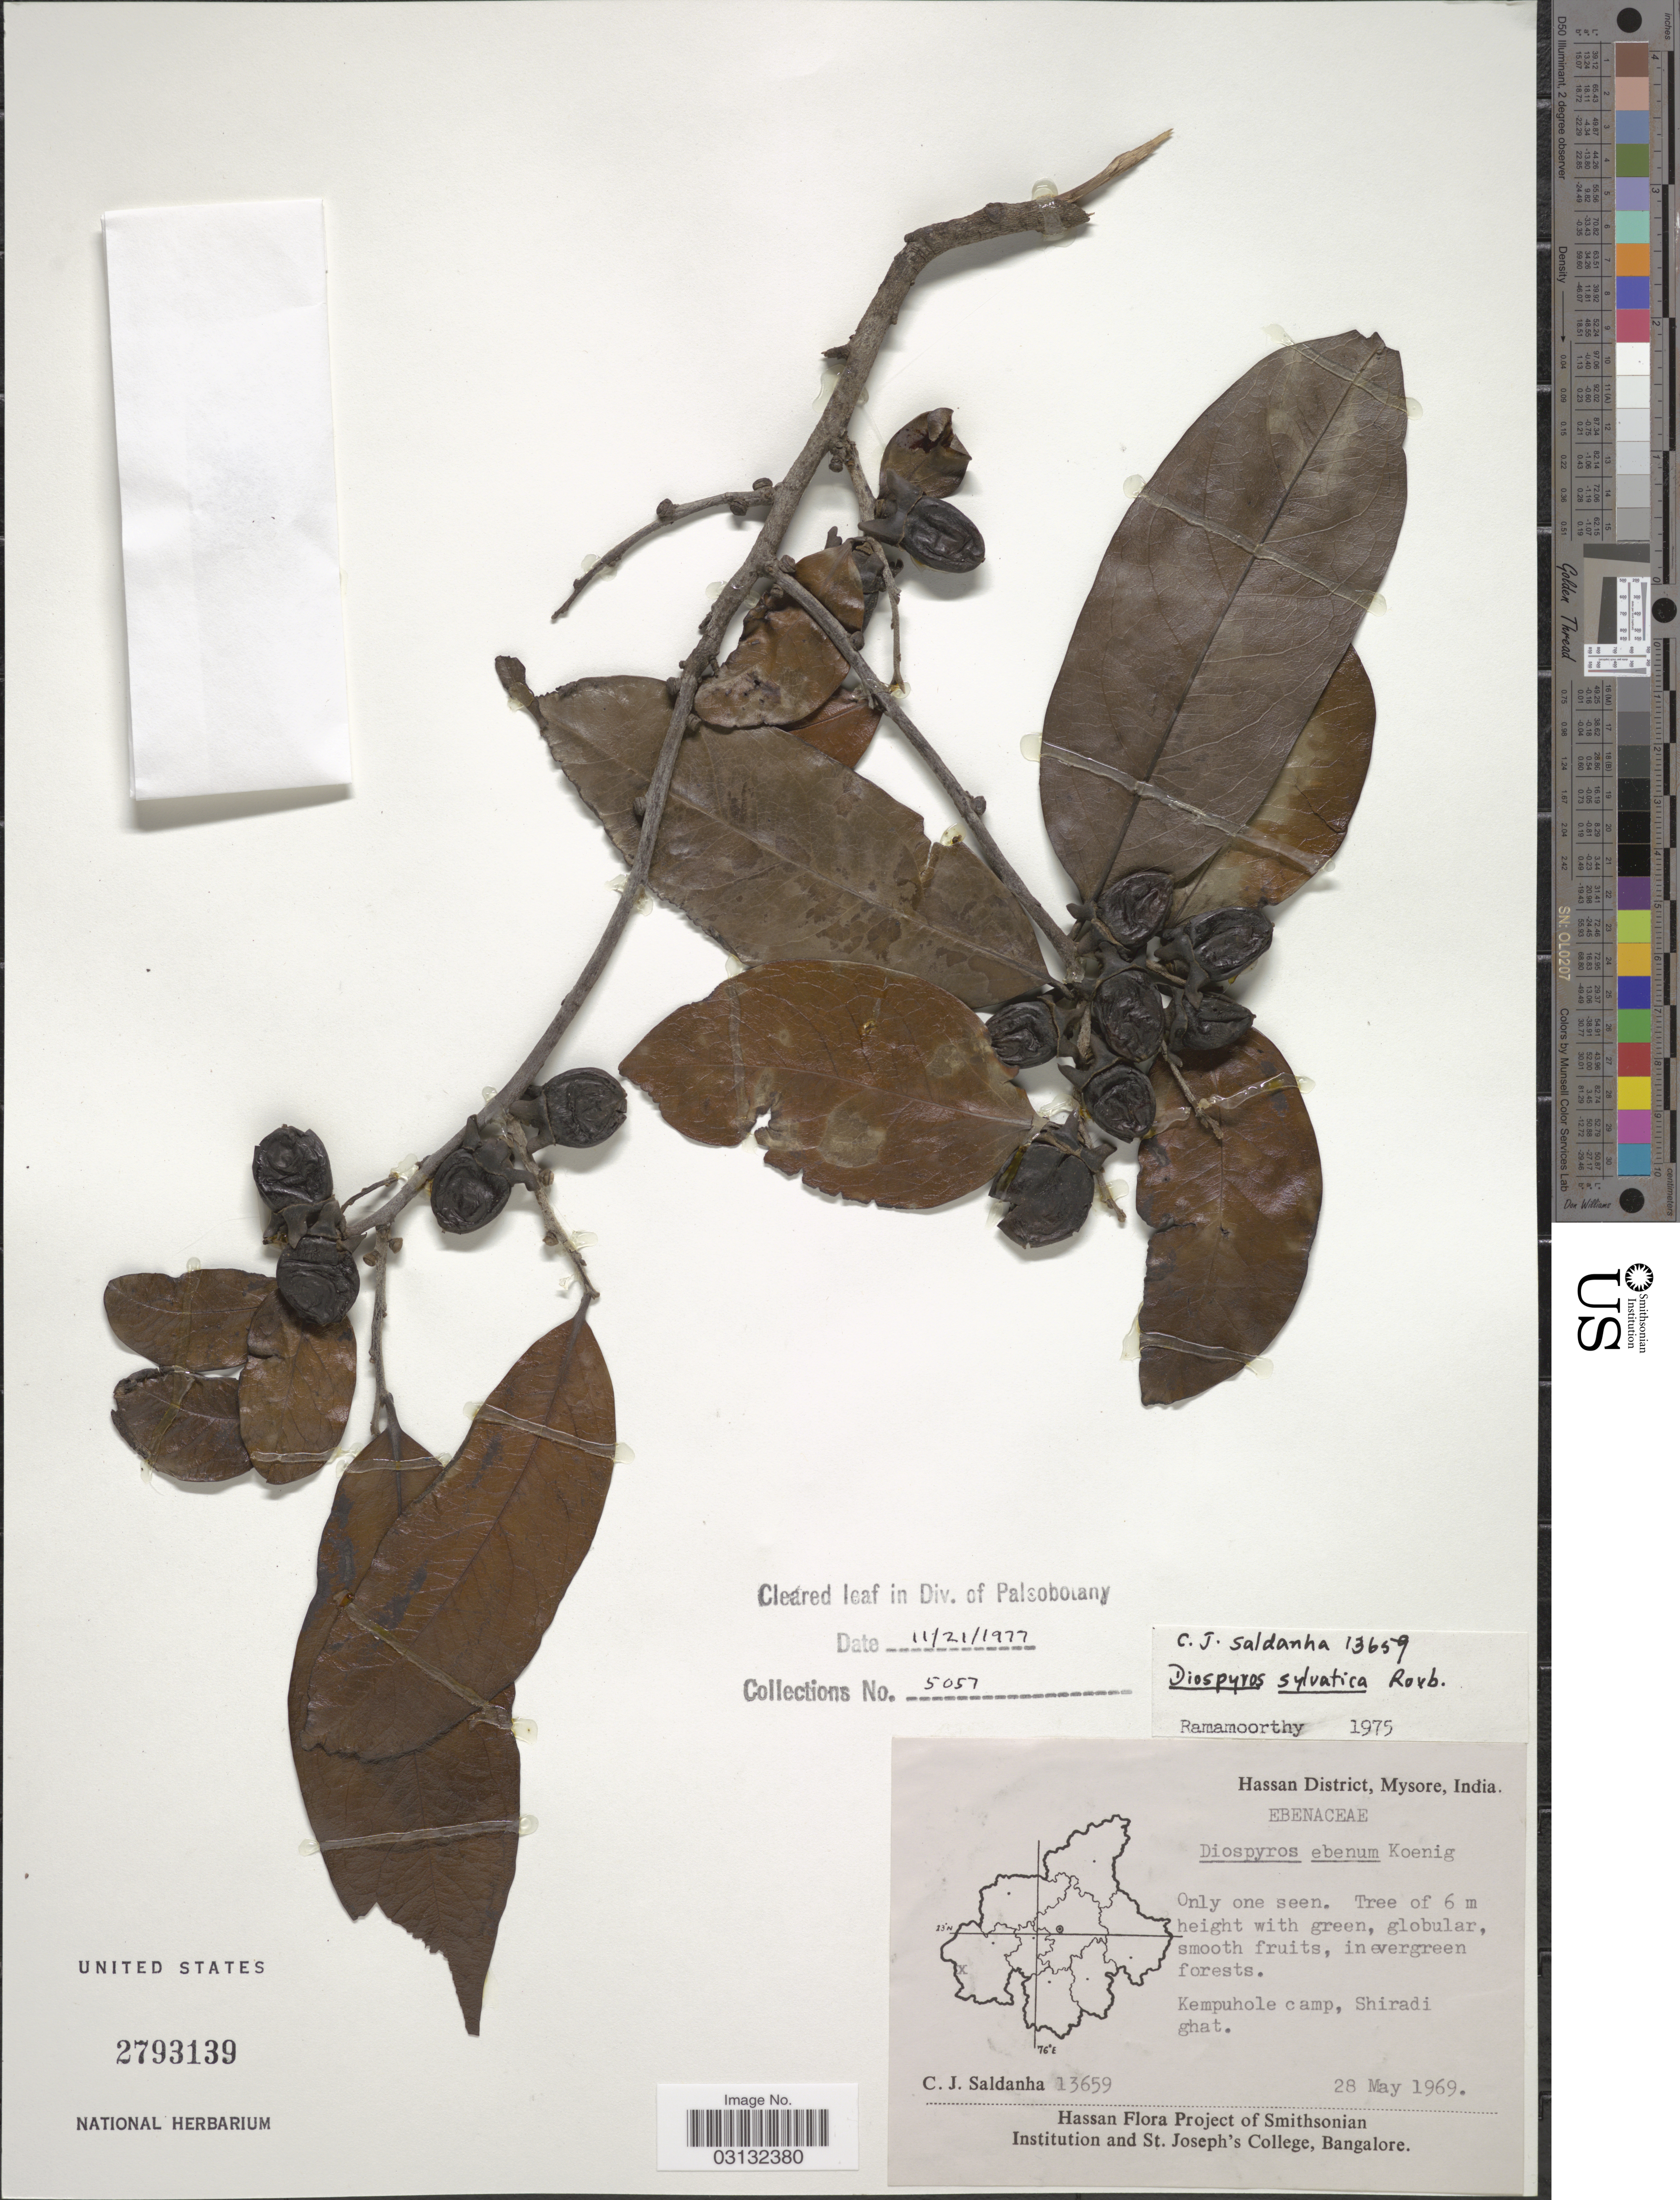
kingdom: Plantae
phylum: Tracheophyta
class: Magnoliopsida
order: Ericales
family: Ebenaceae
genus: Diospyros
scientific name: Diospyros sylvatica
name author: Roxb.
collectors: C. J. Saldanha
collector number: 13659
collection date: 1969-05-28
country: India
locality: Hassan District, Mysore. Kempuhole, Shiradi ghat.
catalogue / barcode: US 2793139